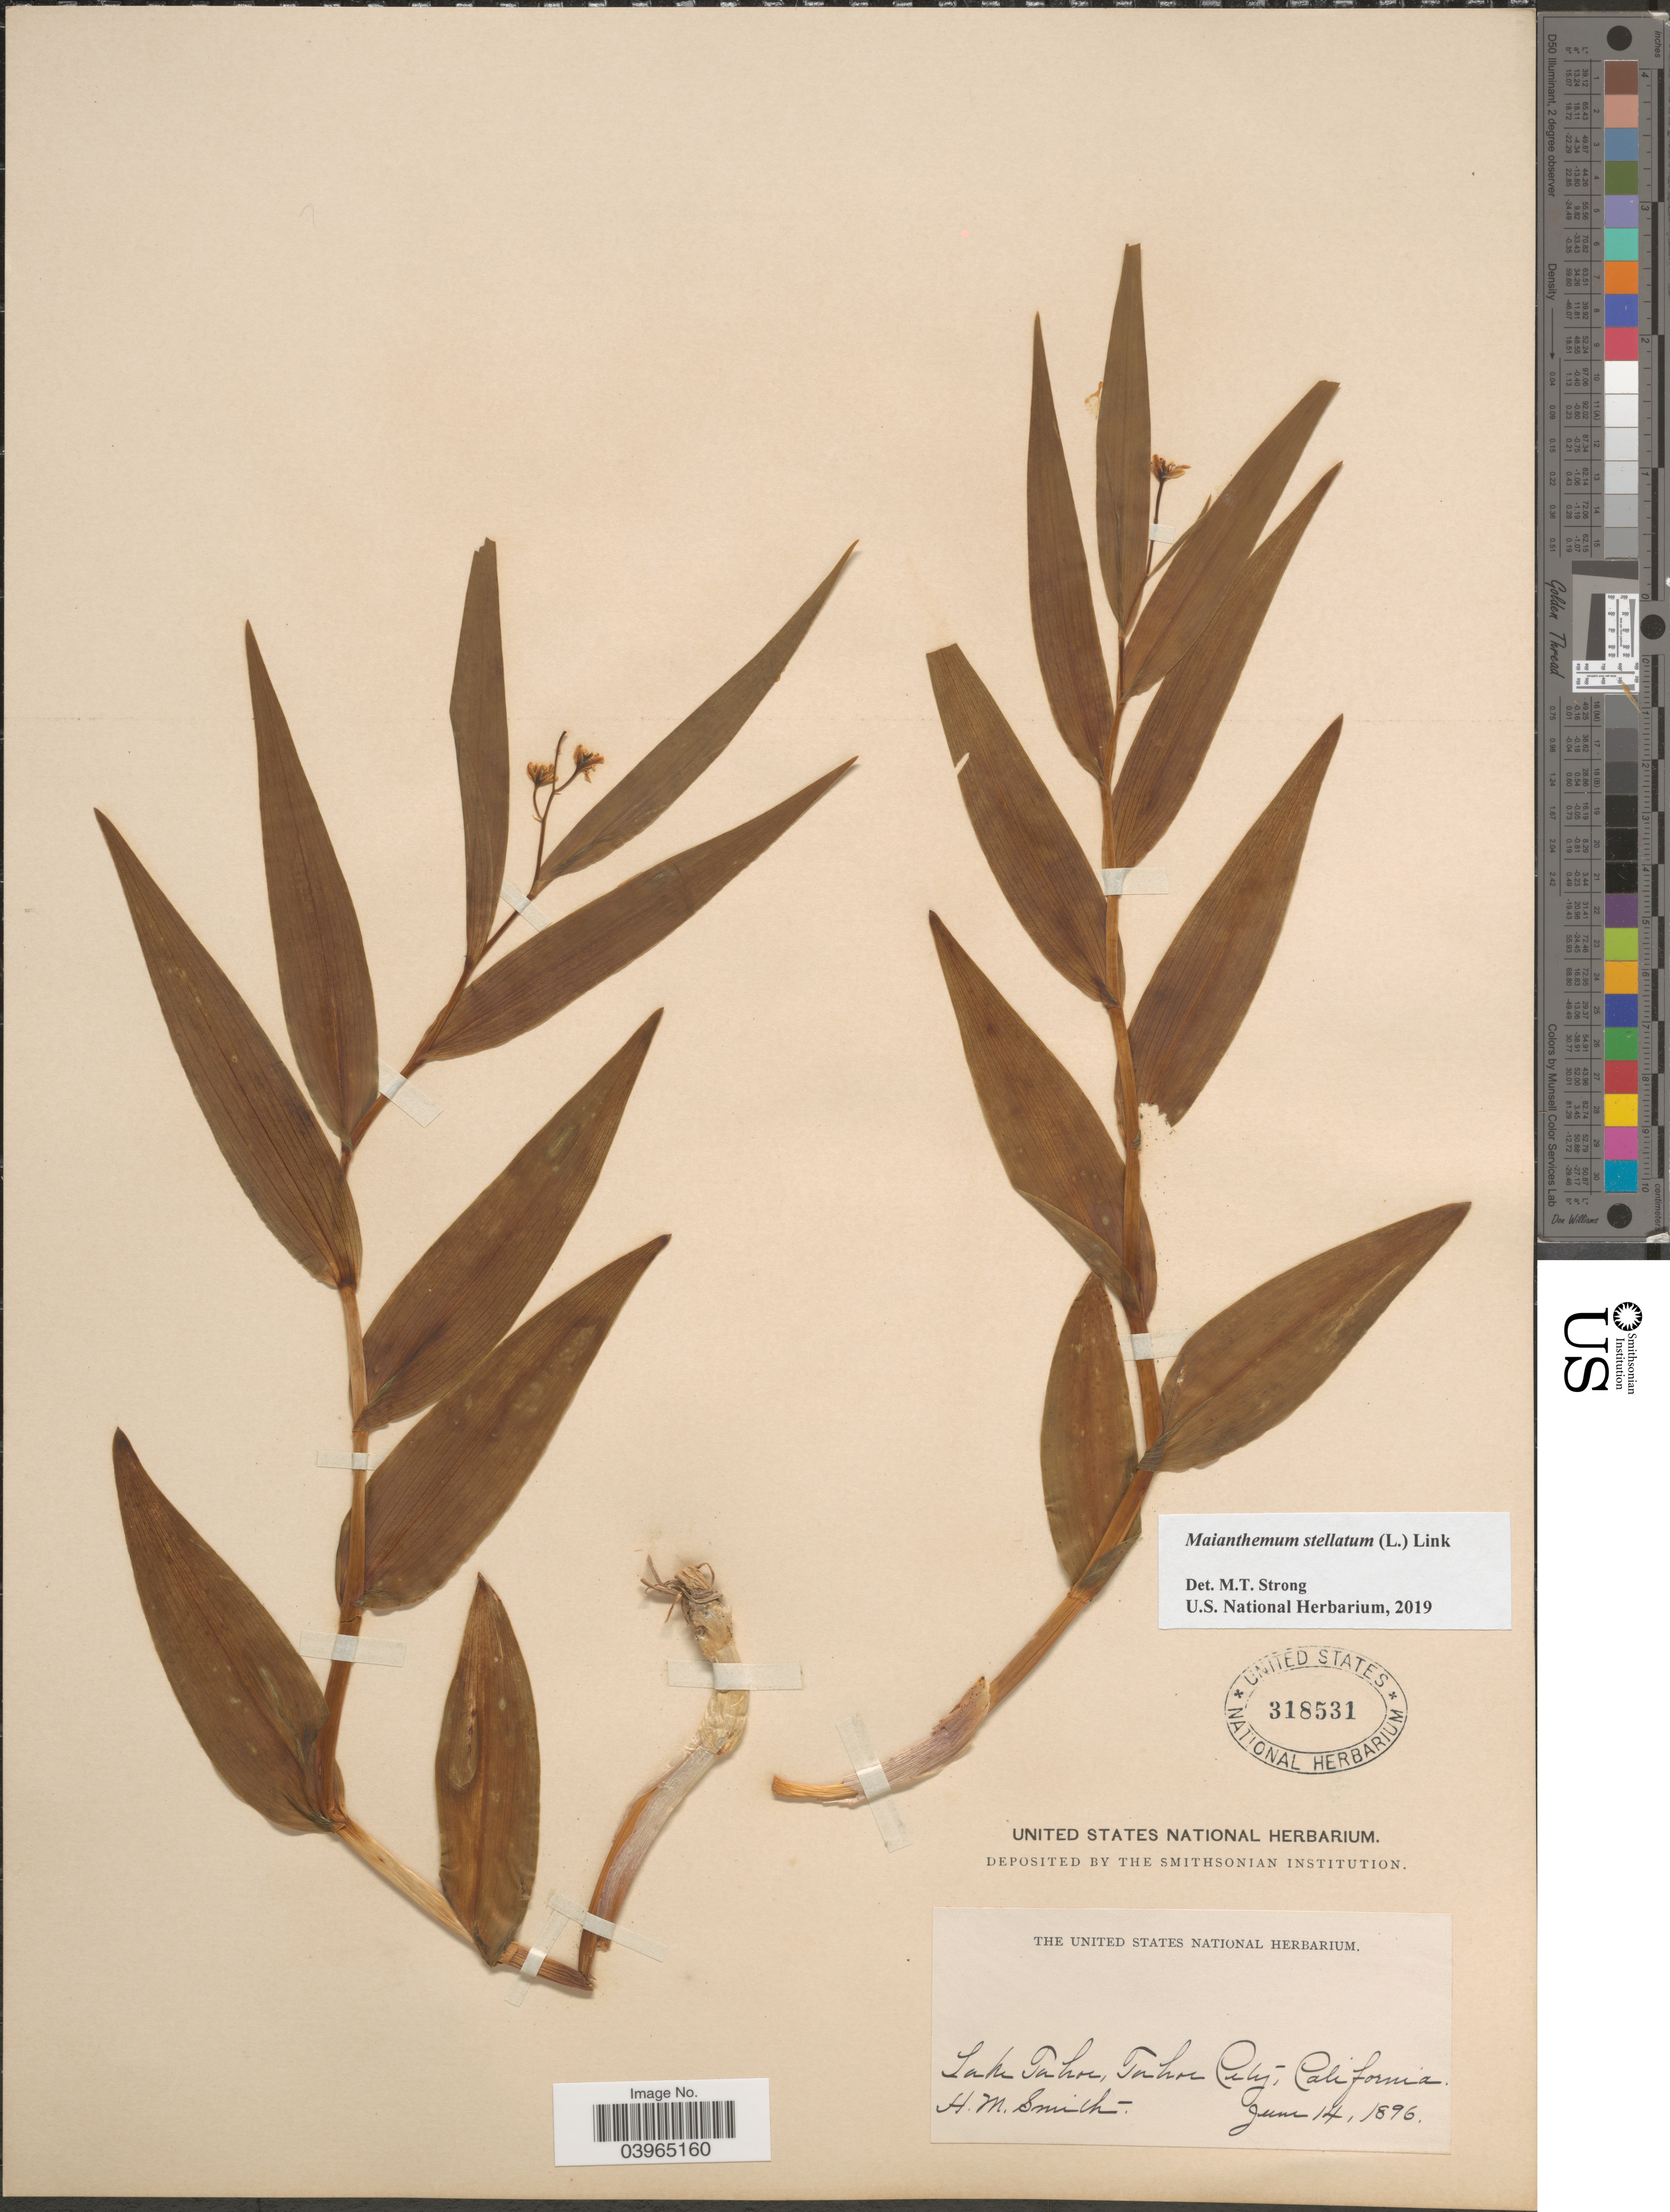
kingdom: Plantae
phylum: Tracheophyta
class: Liliopsida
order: Asparagales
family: Asparagaceae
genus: Maianthemum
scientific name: Maianthemum stellatum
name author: (L.) Link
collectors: H. M. Smith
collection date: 1896-06-14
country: United States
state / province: California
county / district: Placer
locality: Lake Tahoe, Tahoe City.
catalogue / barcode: US 318531